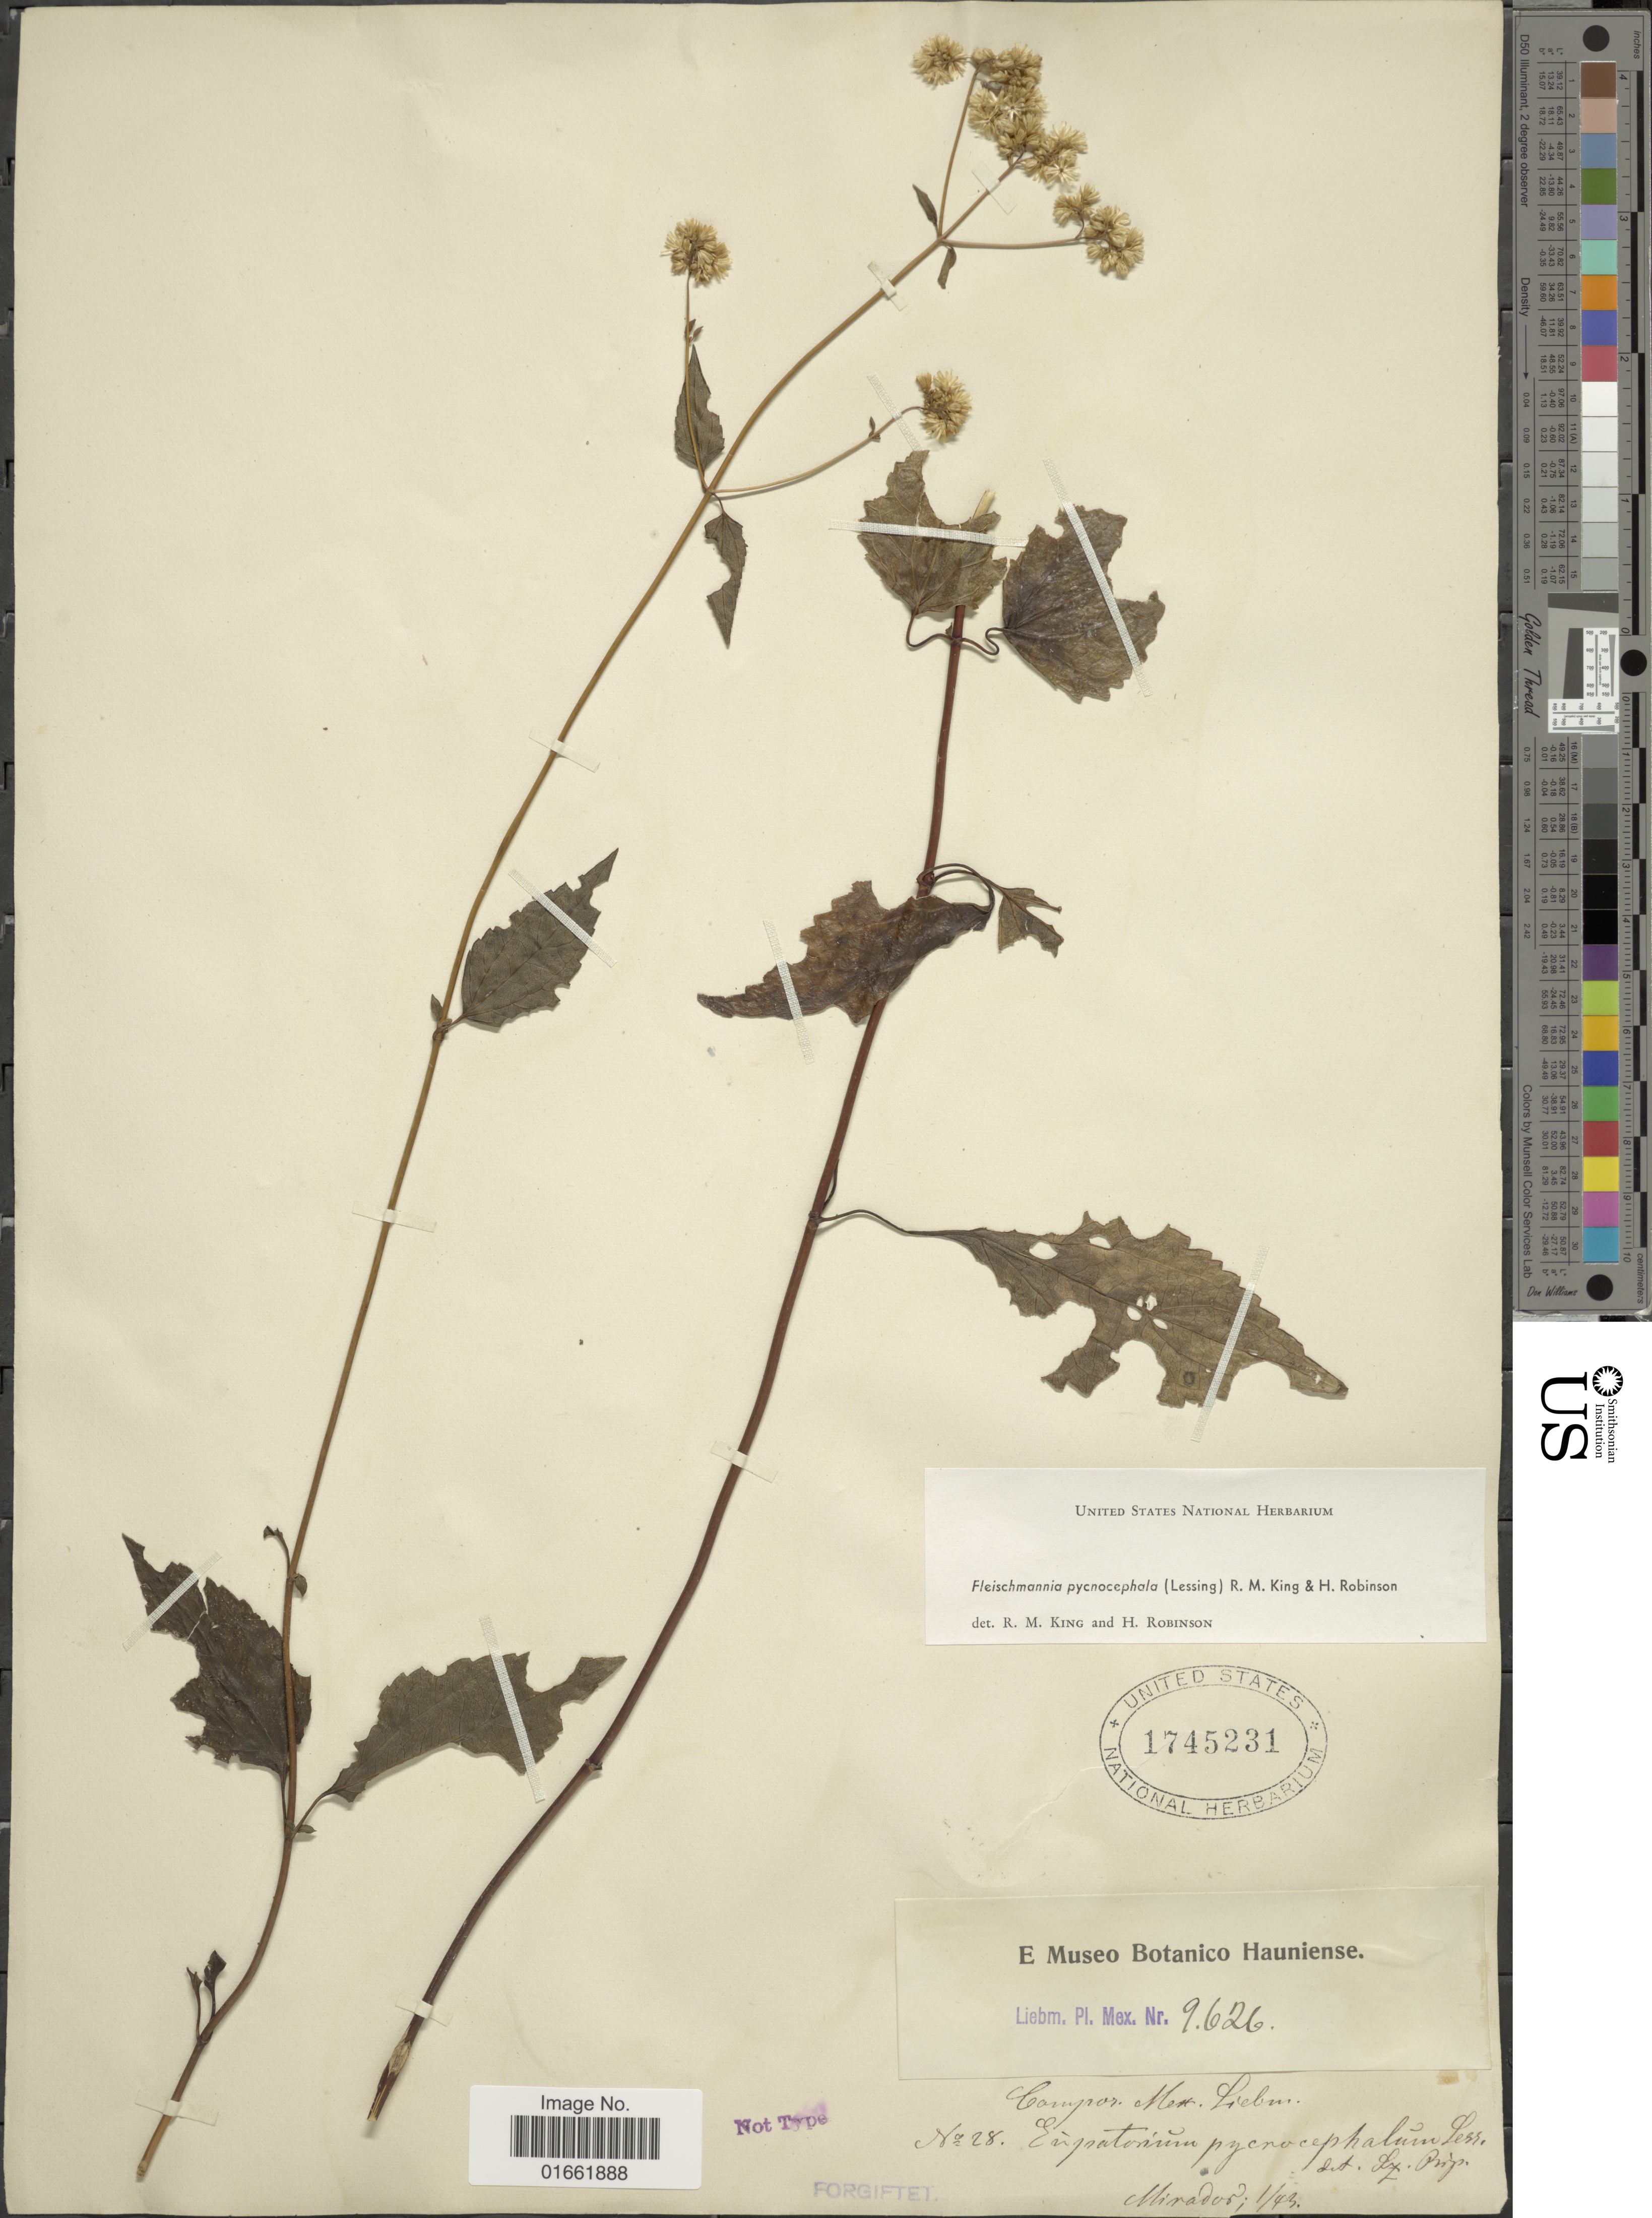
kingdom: Plantae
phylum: Tracheophyta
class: Magnoliopsida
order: Asterales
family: Asteraceae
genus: Fleischmannia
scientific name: Fleischmannia pycnocephala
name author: (Less.) R.M. King & H. Rob.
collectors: Mirador, --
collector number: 28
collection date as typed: Transcribed d/m/y: /1/43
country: Mexico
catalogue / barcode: US 1745231